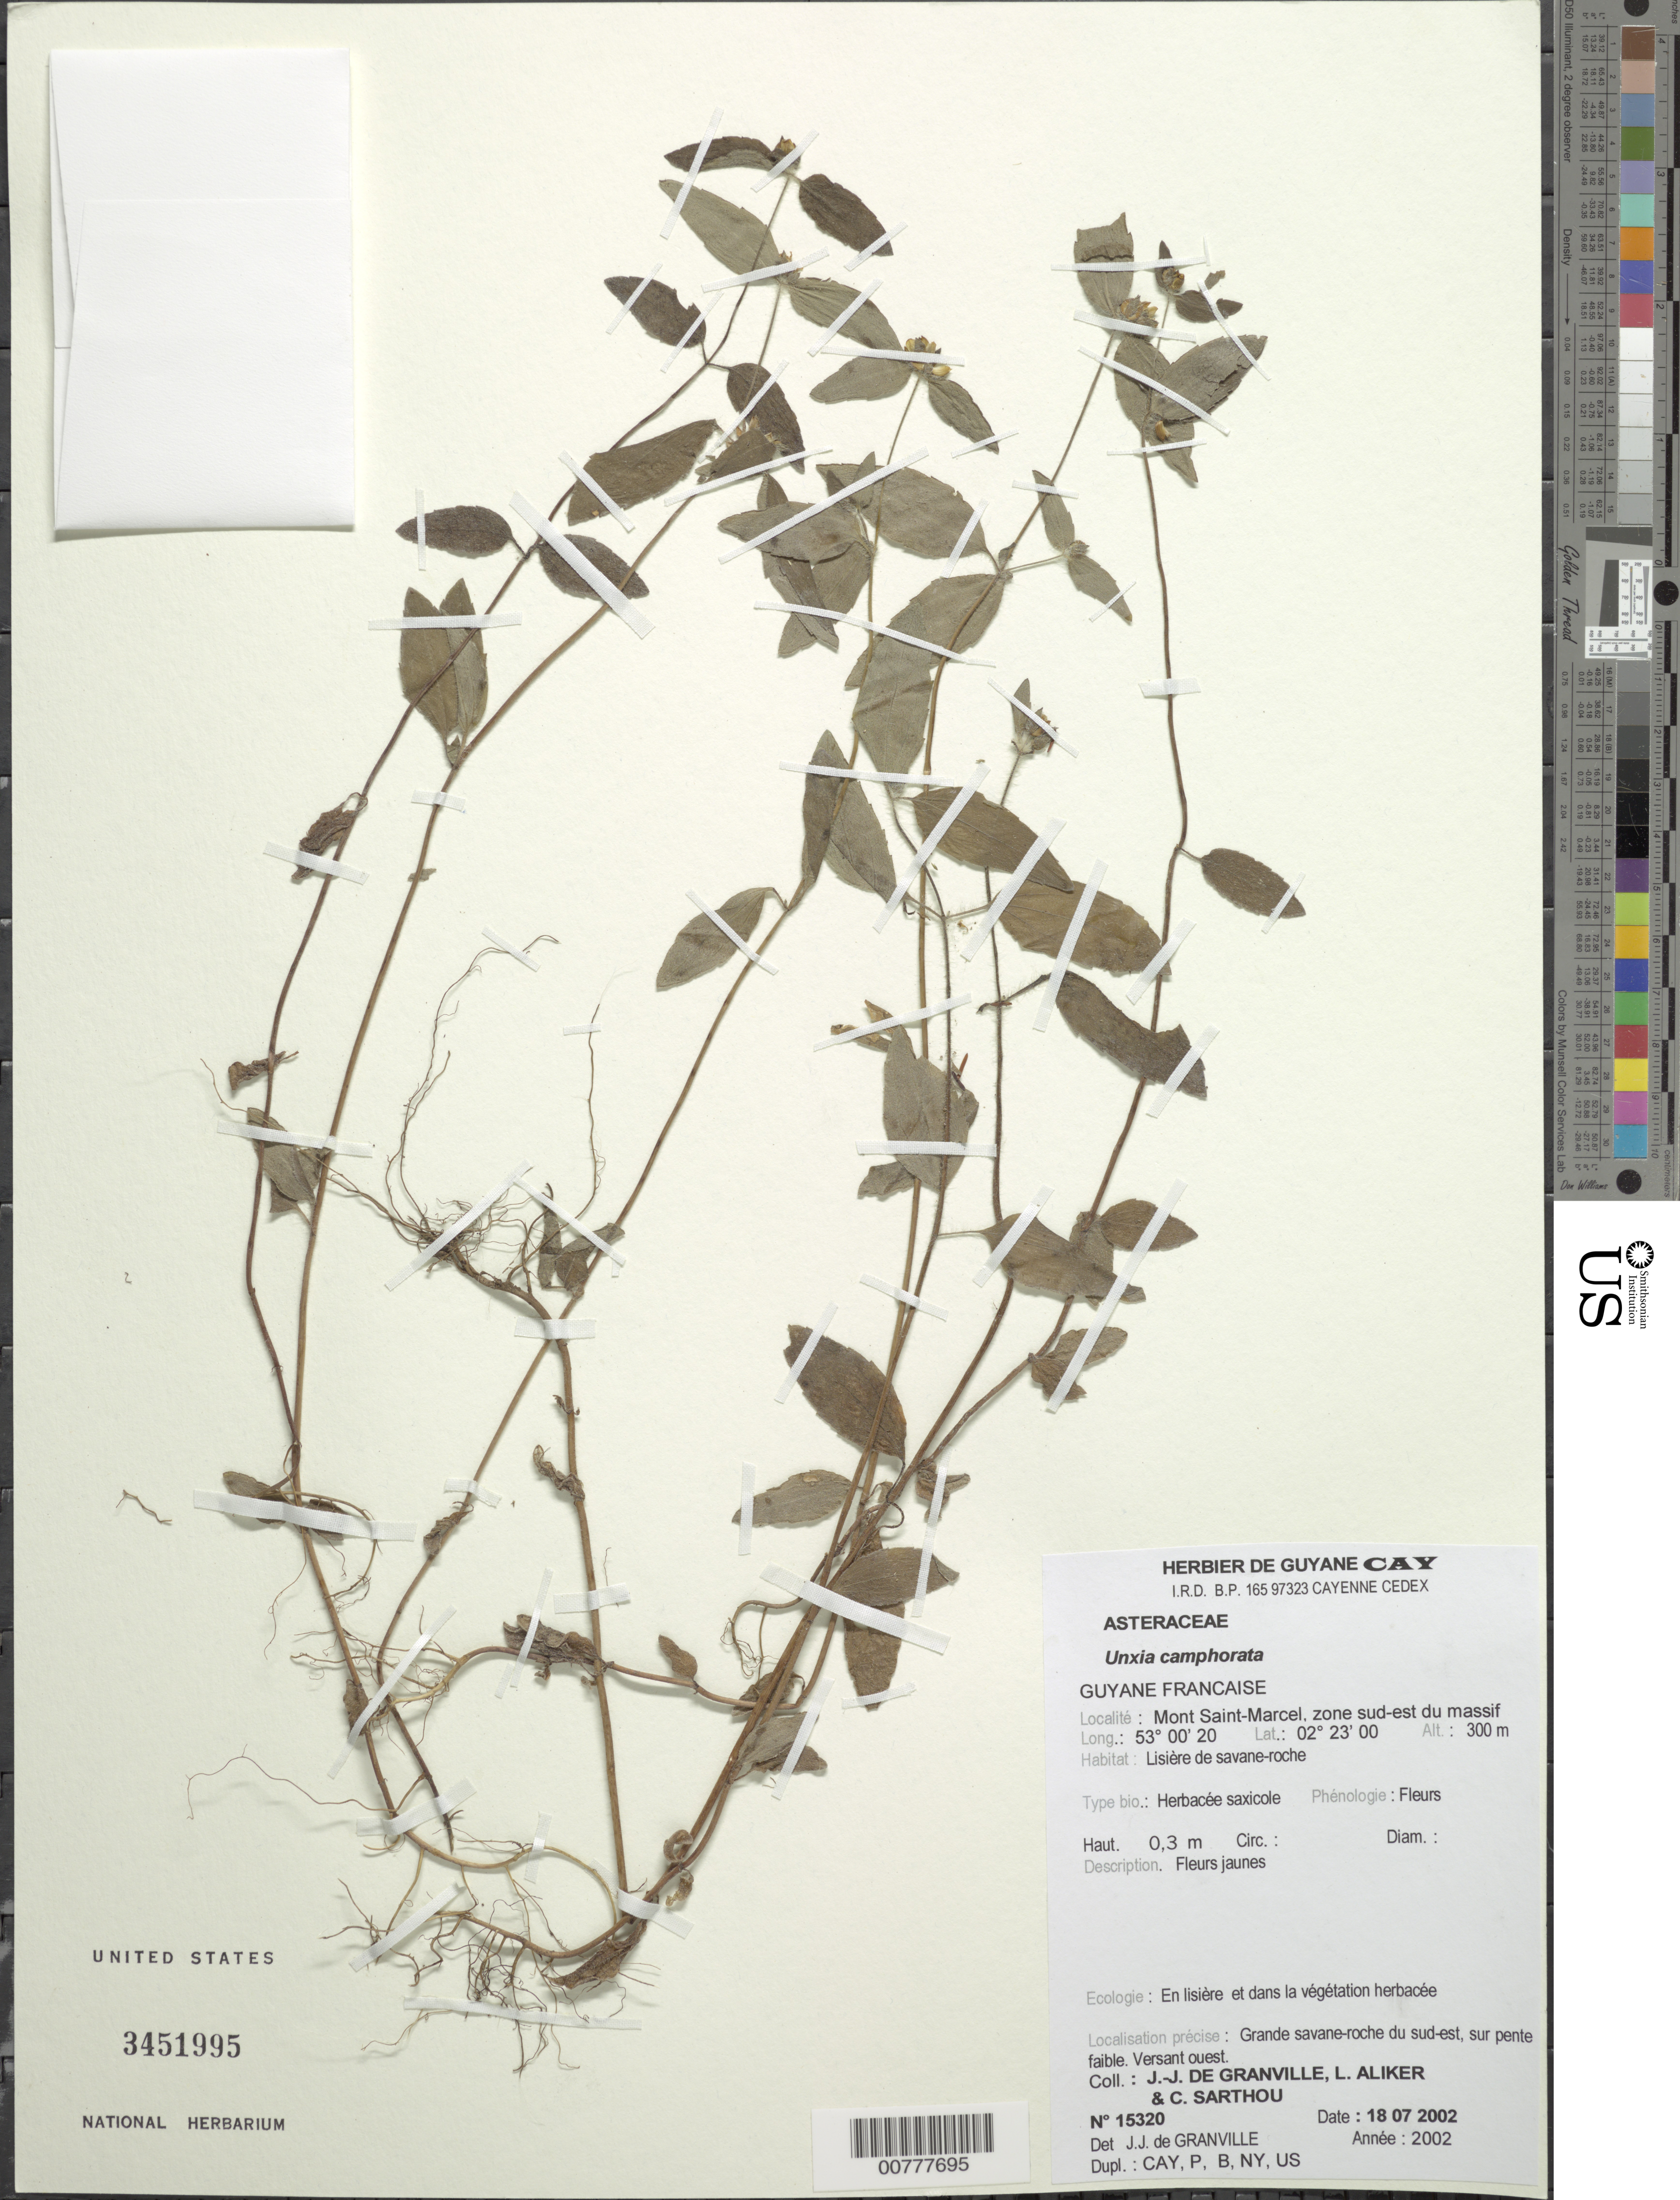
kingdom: Plantae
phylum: Tracheophyta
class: Magnoliopsida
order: Asterales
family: Asteraceae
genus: Unxia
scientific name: Unxia camphorata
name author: L. f.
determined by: Crozier, F.; Aliker, L.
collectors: J.-J. de Granville, L. Aliker & C. Sarthou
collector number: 15320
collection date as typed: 18-Jul-02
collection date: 2002-07-18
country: French Guiana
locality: Mont Saint-Marcel, zone Sud-Est du massif, Bassin de l'Yaloupi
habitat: Lisière de savane-roche; Grande savane-roche du sud-est, sur pente faible; versant ouest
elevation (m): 300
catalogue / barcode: US 3451995